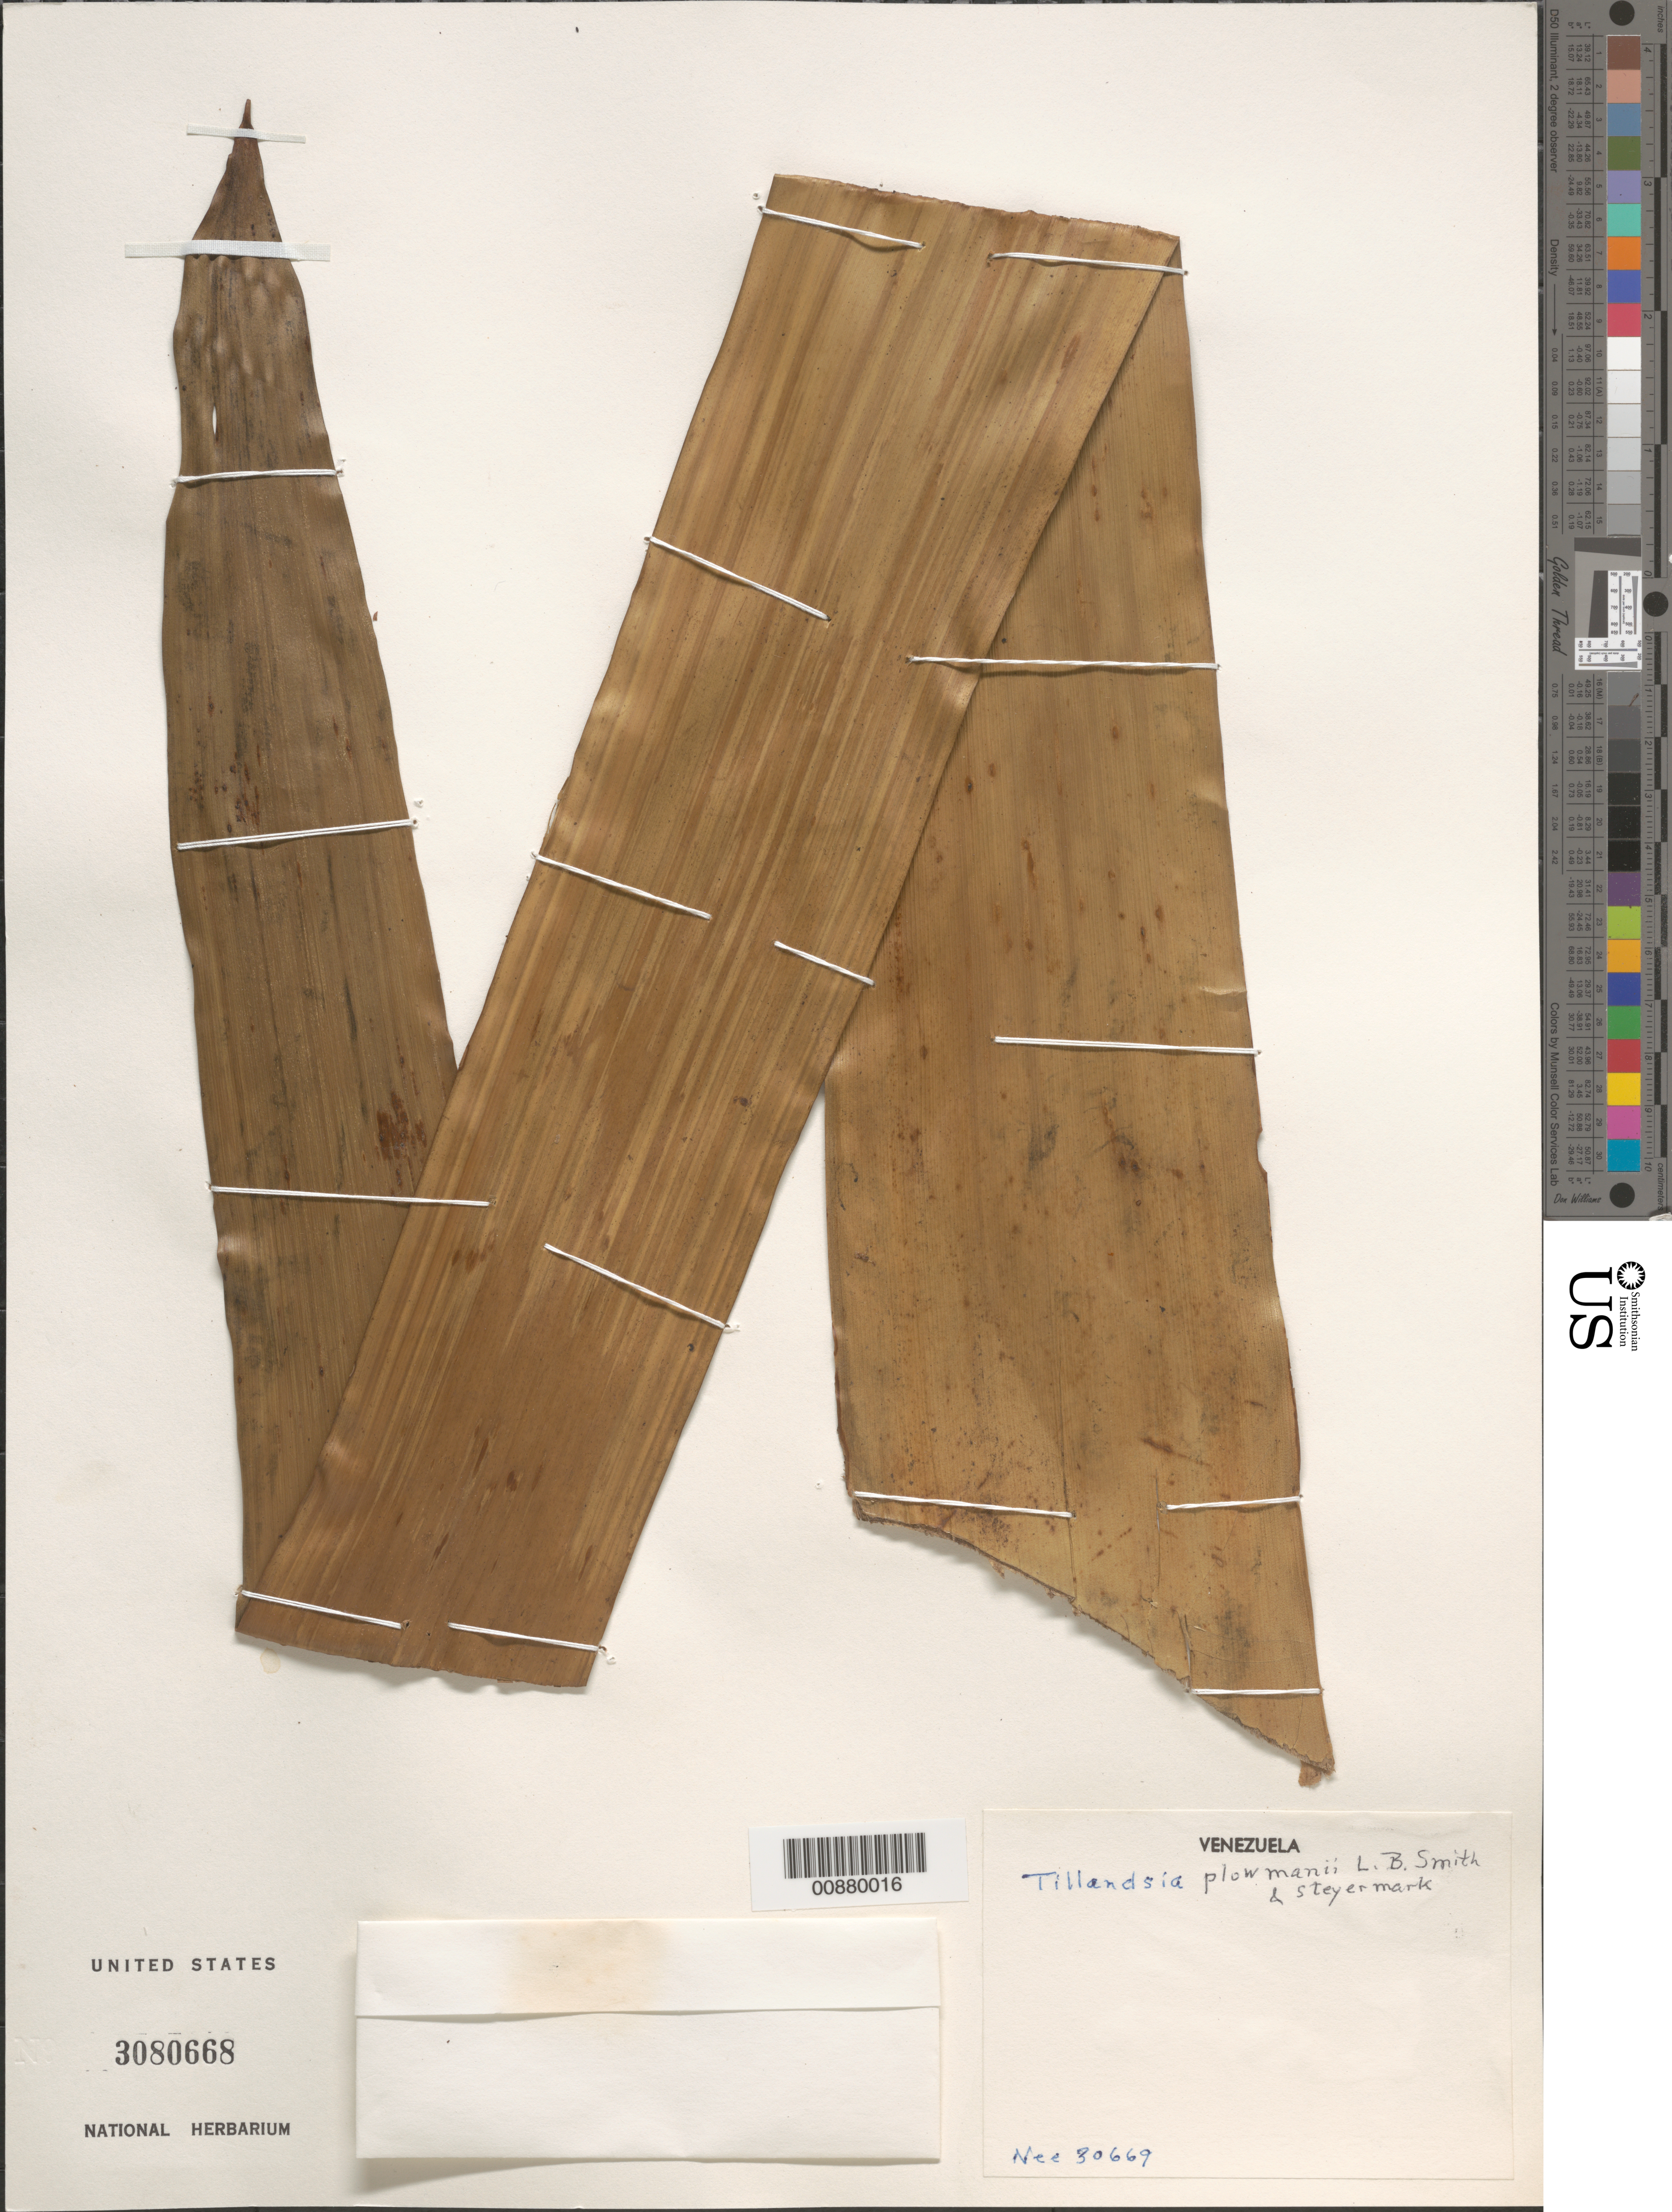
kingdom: Plantae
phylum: Tracheophyta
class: Liliopsida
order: Poales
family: Bromeliaceae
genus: Tillandsia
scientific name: Tillandsia plowmanii L.B. Sm. & Steyerm., ined.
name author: L.B. Sm. & Steyerm.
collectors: Nee, --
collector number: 30669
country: Venezuela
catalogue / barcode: US 3080668